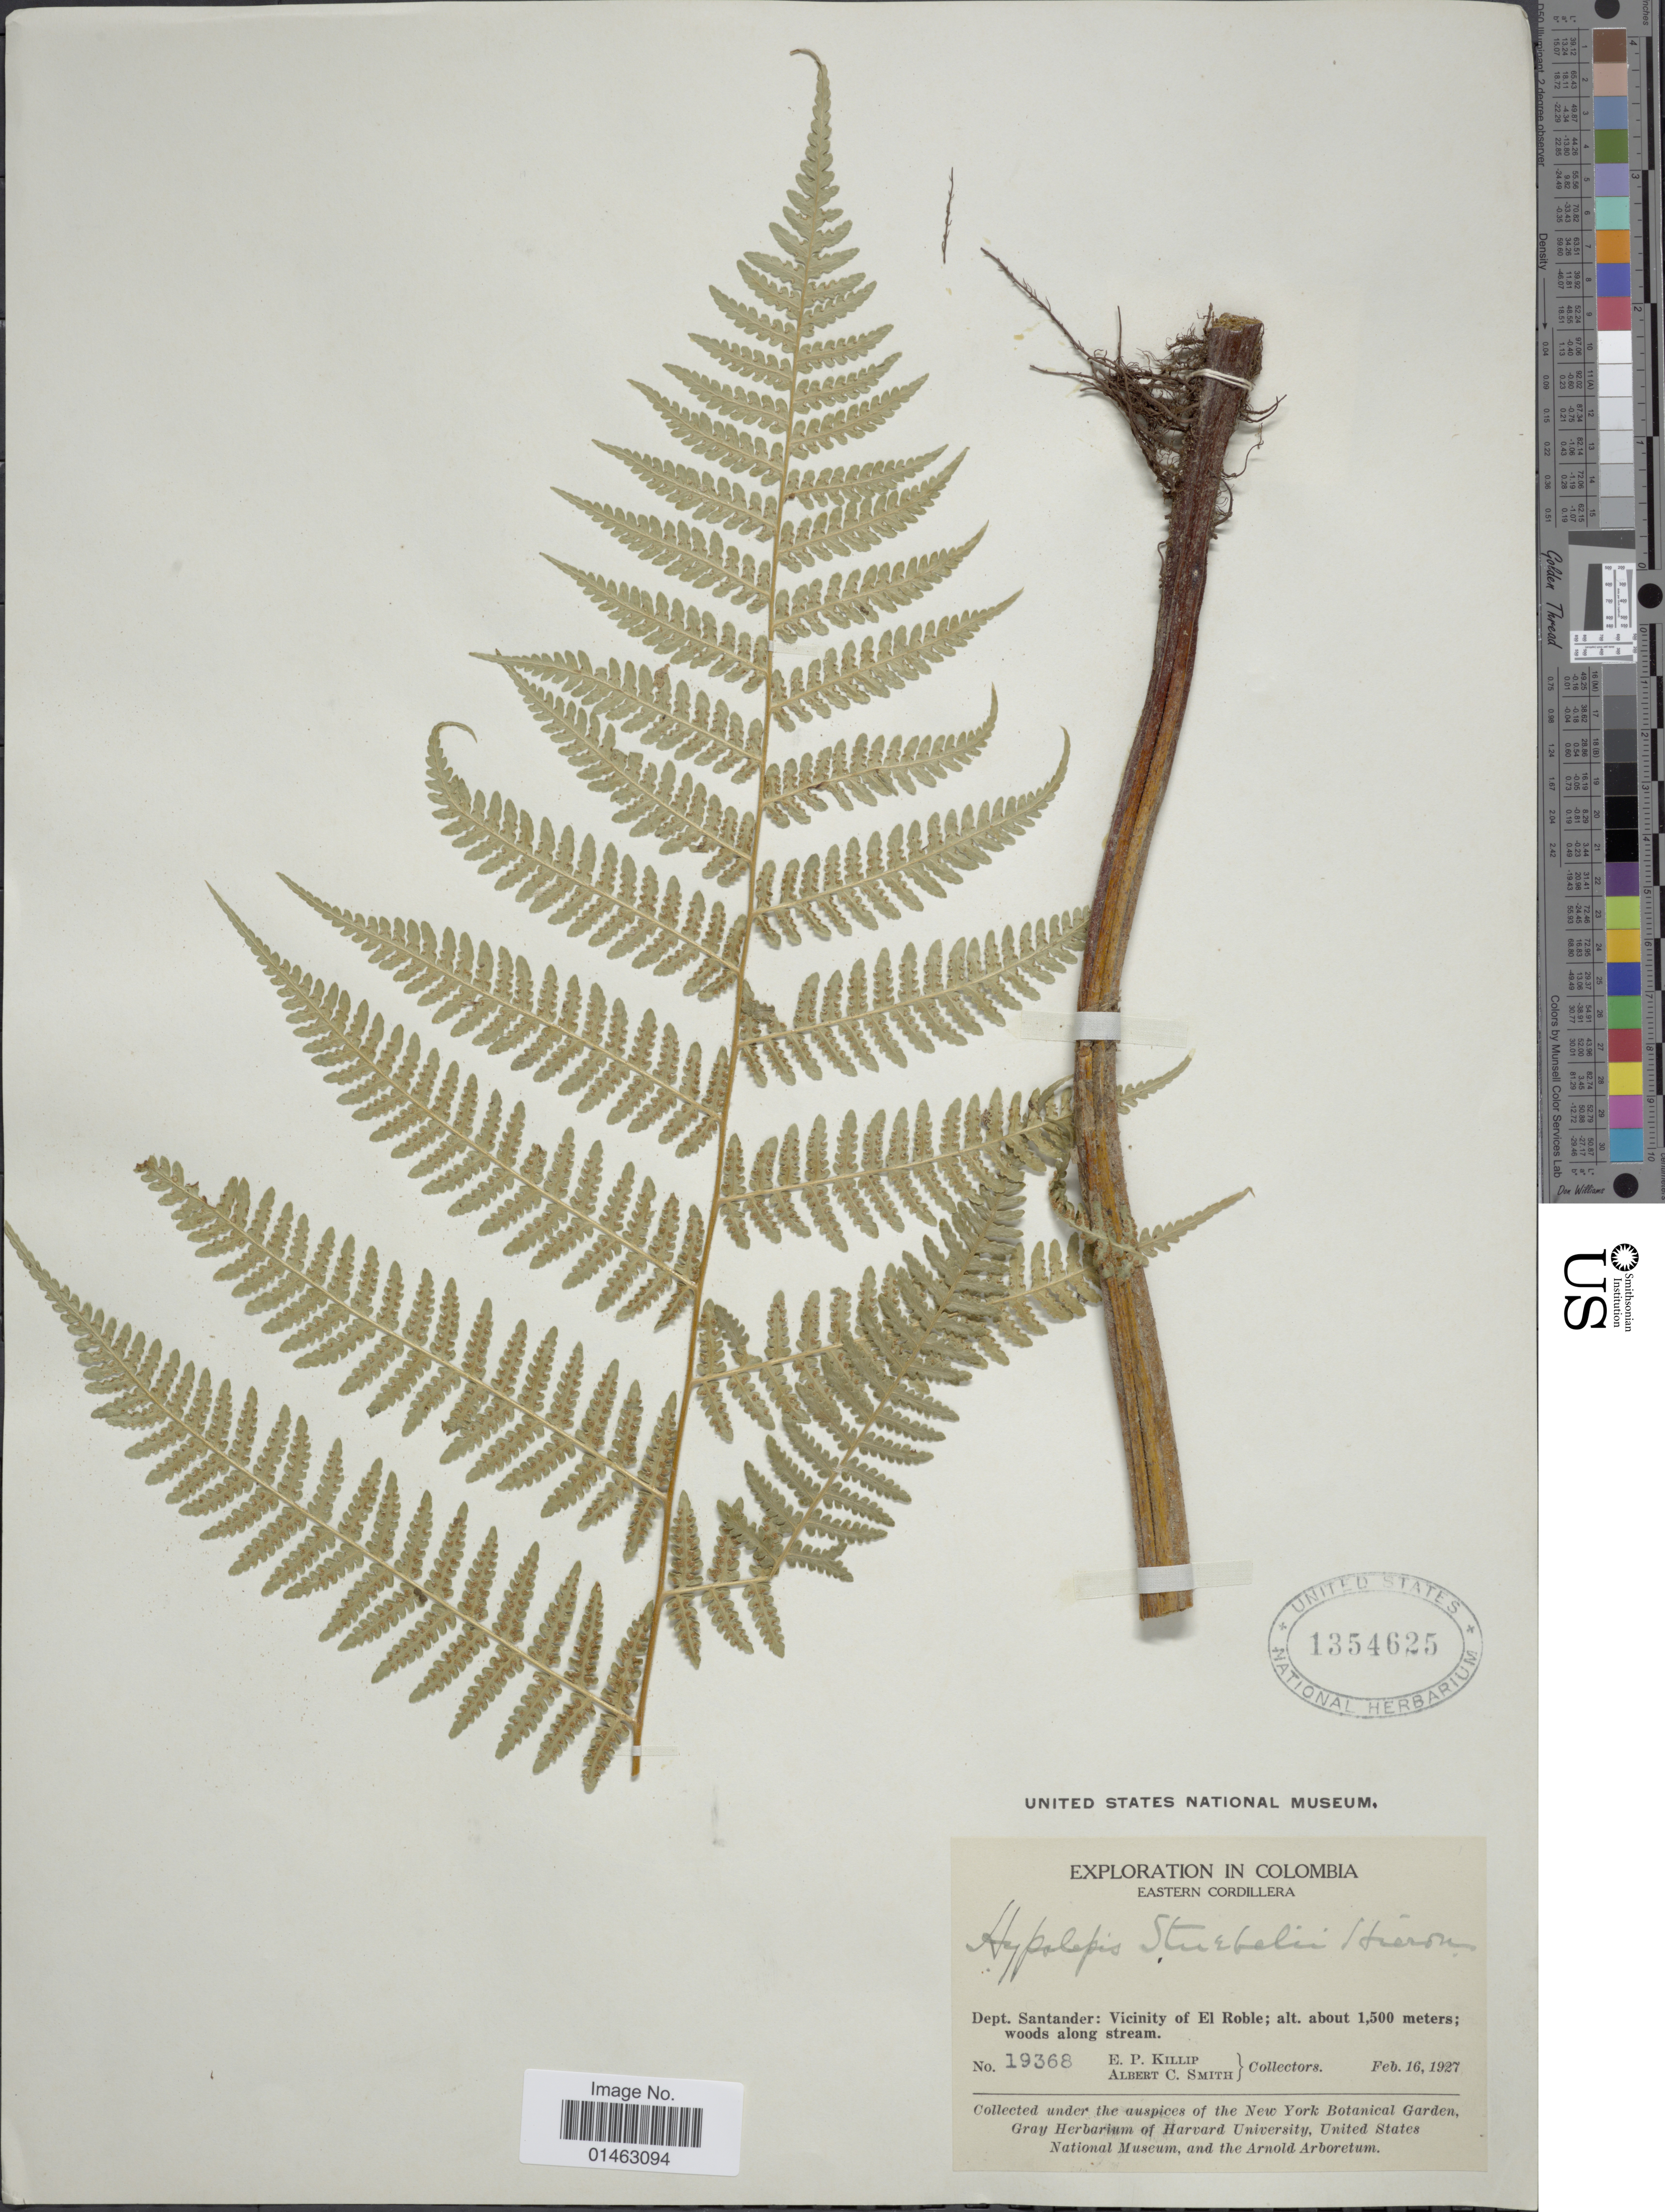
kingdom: Plantae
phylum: Tracheophyta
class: Polypodiopsida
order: Polypodiales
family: Dennstaedtiaceae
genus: Hypolepis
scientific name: Hypolepis steubelii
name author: Hieron.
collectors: E. P. Killip & A. C. Smith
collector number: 19368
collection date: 1927-02-16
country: Colombia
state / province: Santander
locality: Eastern Cordillera, Dept Santander: Vicinity of El Roble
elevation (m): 1500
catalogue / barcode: US 1354625